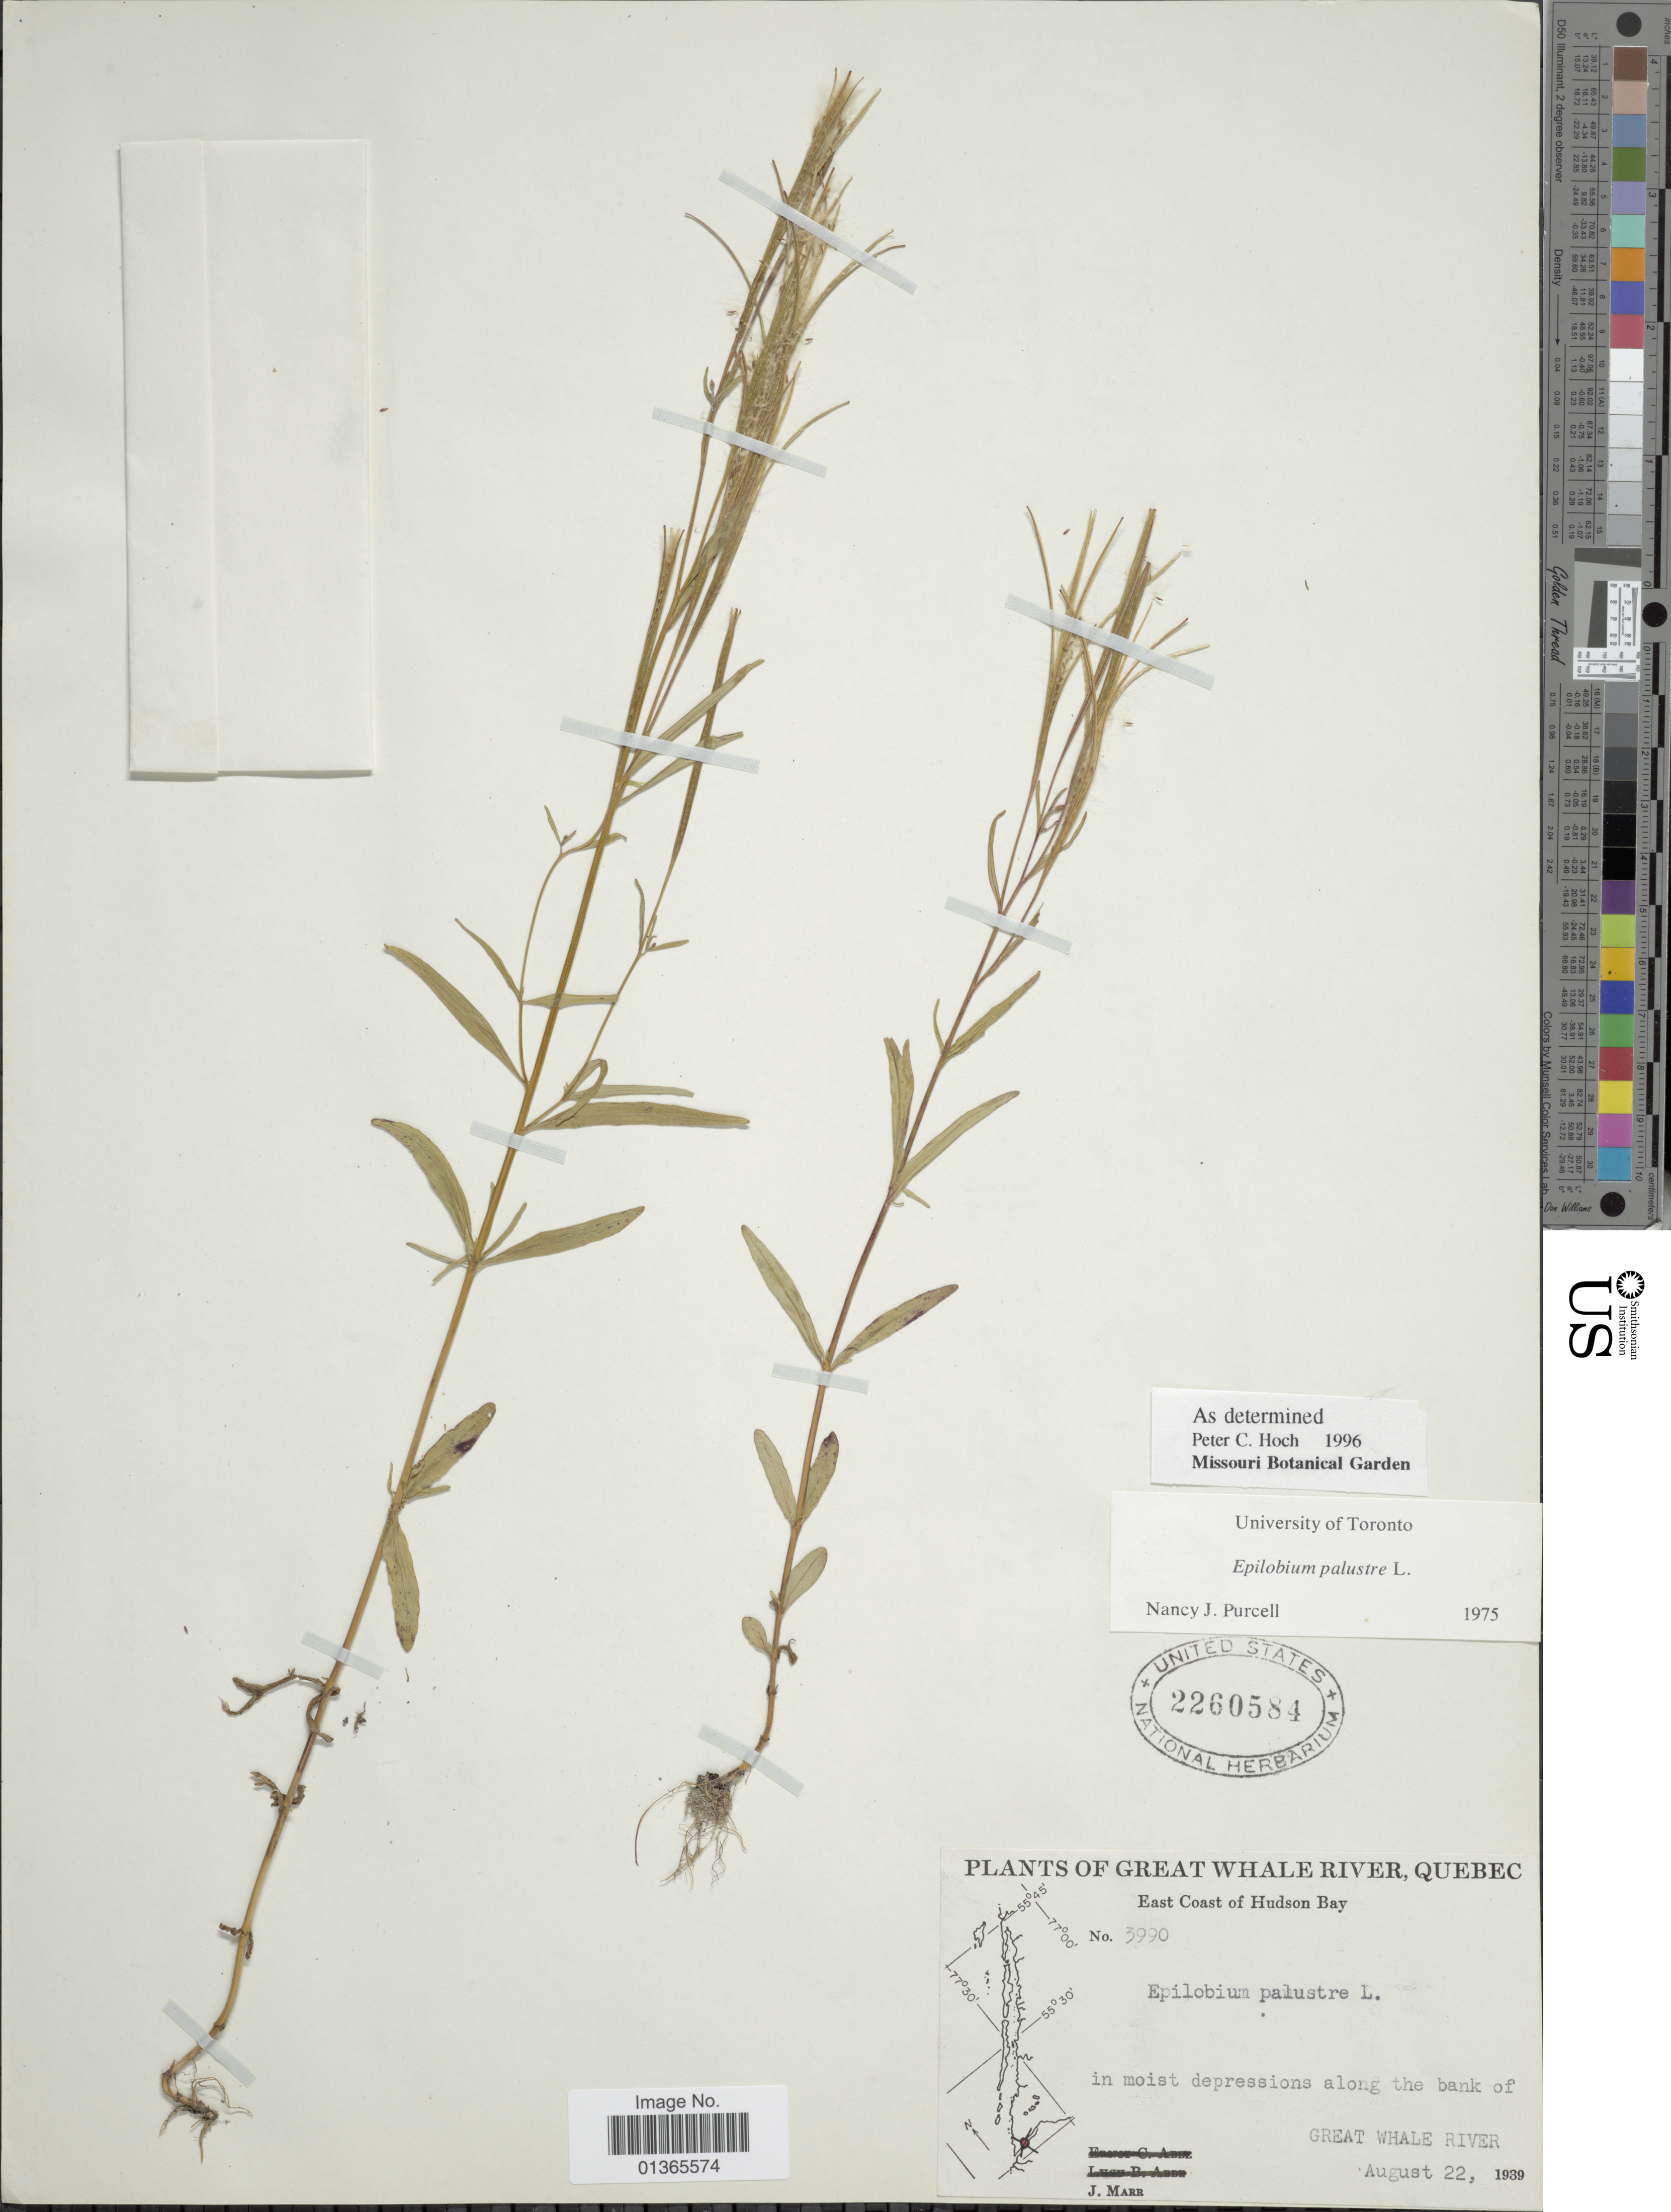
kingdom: Plantae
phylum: Tracheophyta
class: Magnoliopsida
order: Myrtales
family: Onagraceae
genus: Epilobium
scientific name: Epilobium palustre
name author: L.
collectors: J. Marr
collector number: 3990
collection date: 1939-08-22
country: Canada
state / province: Quebec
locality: Great Whale River. East Coast of Hudson Bay.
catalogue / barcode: US 2260584